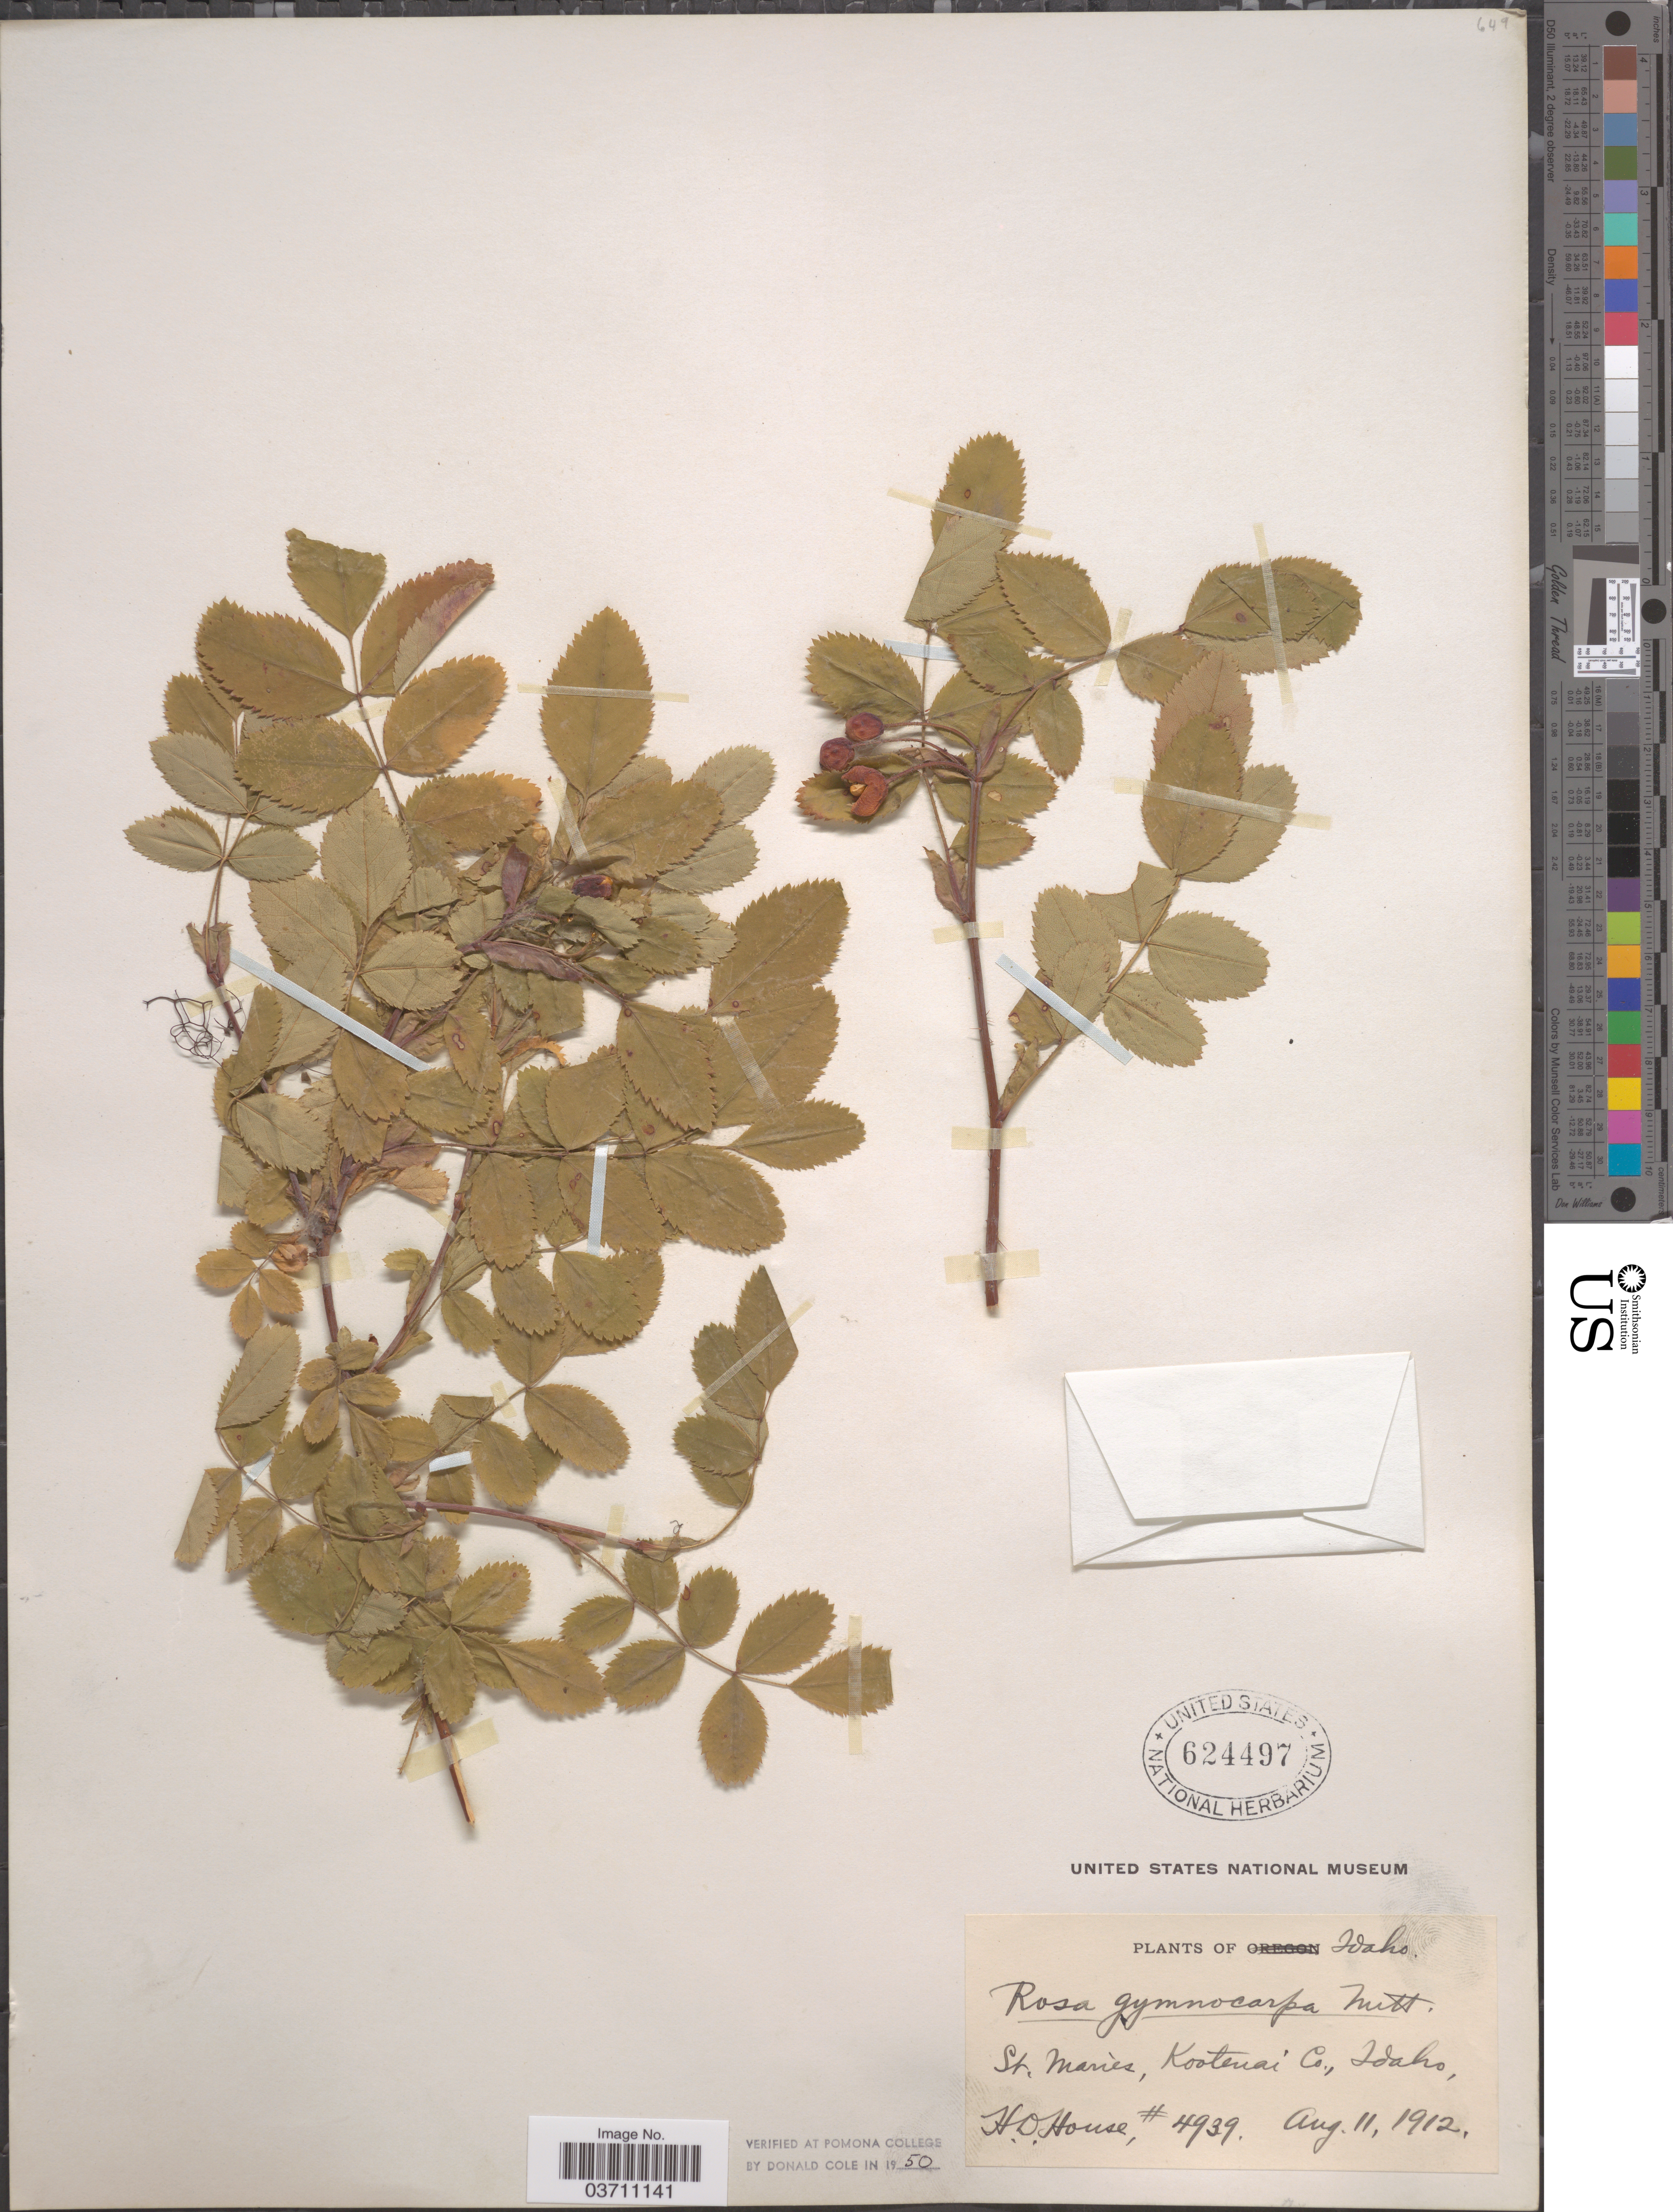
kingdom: Plantae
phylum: Tracheophyta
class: Magnoliopsida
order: Rosales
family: Rosaceae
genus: Rosa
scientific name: Rosa gymnocarpa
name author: Nutt.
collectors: H. D. House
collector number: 4939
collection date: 1912-08-11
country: United States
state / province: Idaho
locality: St. Maries, Kootenai Co.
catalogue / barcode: US 624497